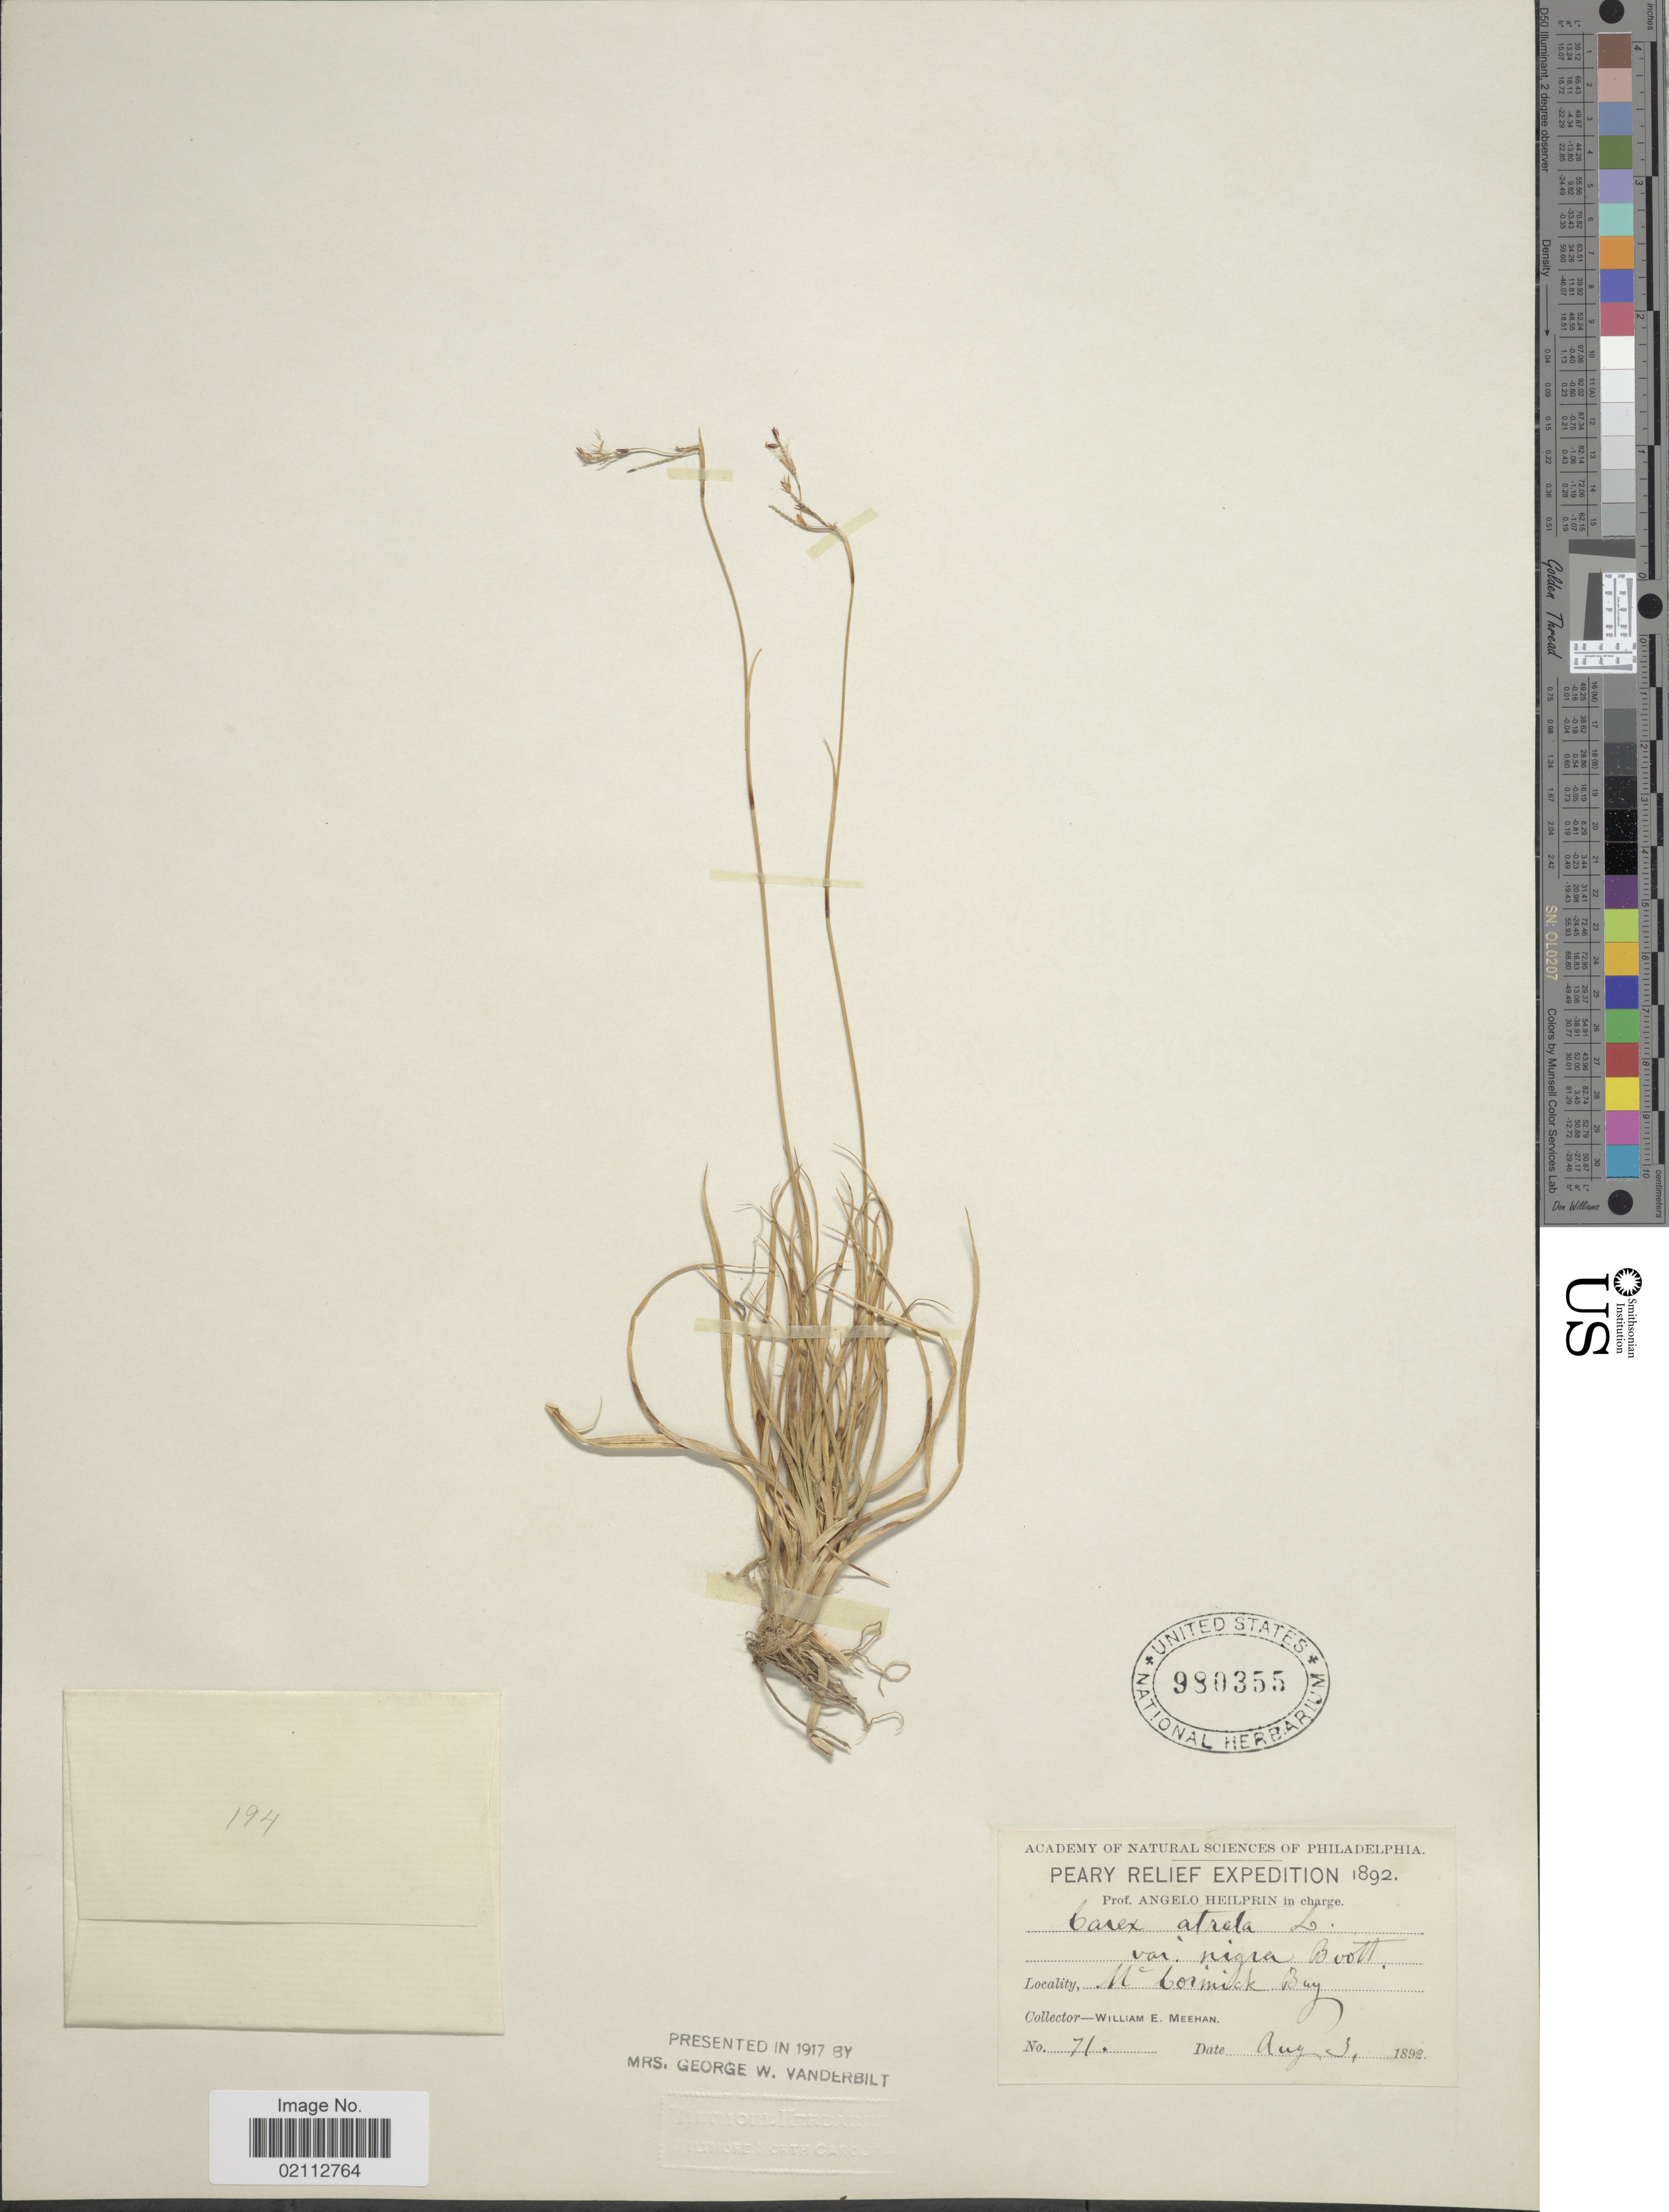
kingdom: Plantae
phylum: Tracheophyta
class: Liliopsida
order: Poales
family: Cyperaceae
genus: Carex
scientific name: Carex helleri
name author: Mack.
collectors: W. Meehan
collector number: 71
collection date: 1892-08-03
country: Canada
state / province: Nunavut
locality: McCormick Bay.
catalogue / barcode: US 980355